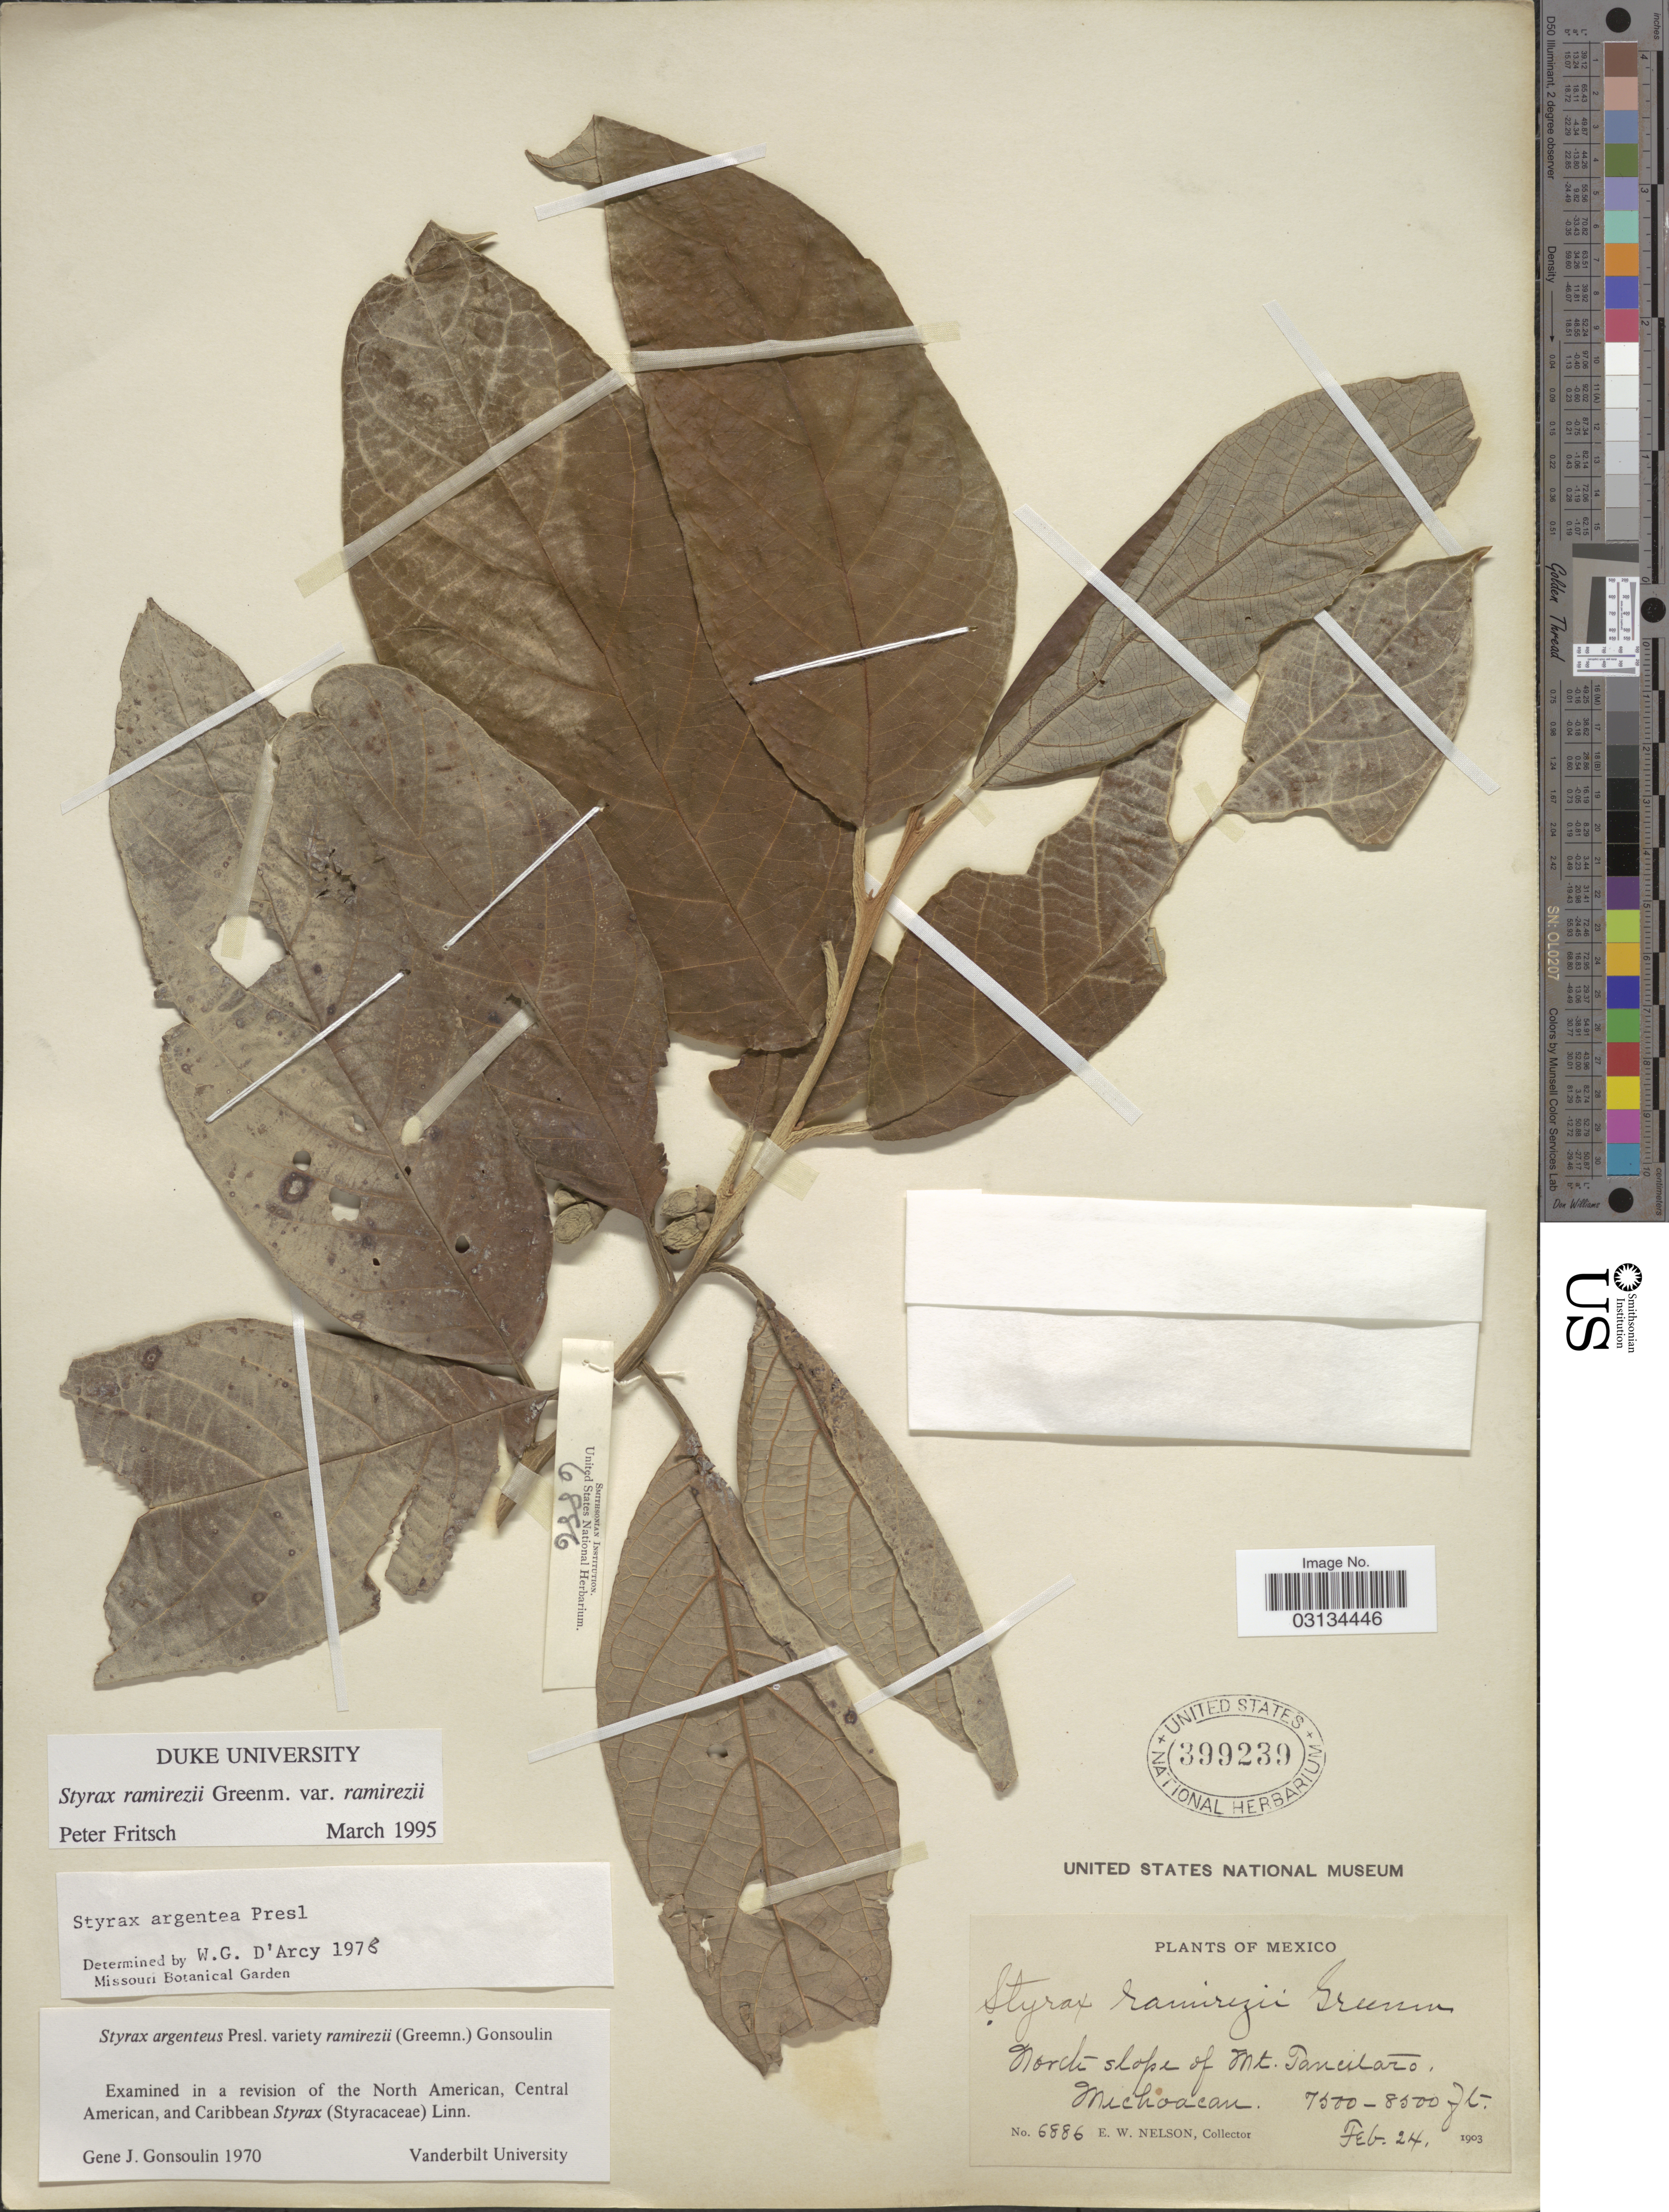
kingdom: Plantae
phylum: Tracheophyta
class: Magnoliopsida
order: Ericales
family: Styracaceae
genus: Styrax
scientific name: Styrax ramirezii var. ramirezii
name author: Greenm.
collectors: E. W. Nelson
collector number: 6886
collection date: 1903-02-24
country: Mexico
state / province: Michoacán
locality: North slope of Mt. Tancitaro.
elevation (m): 2286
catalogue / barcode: US 399239